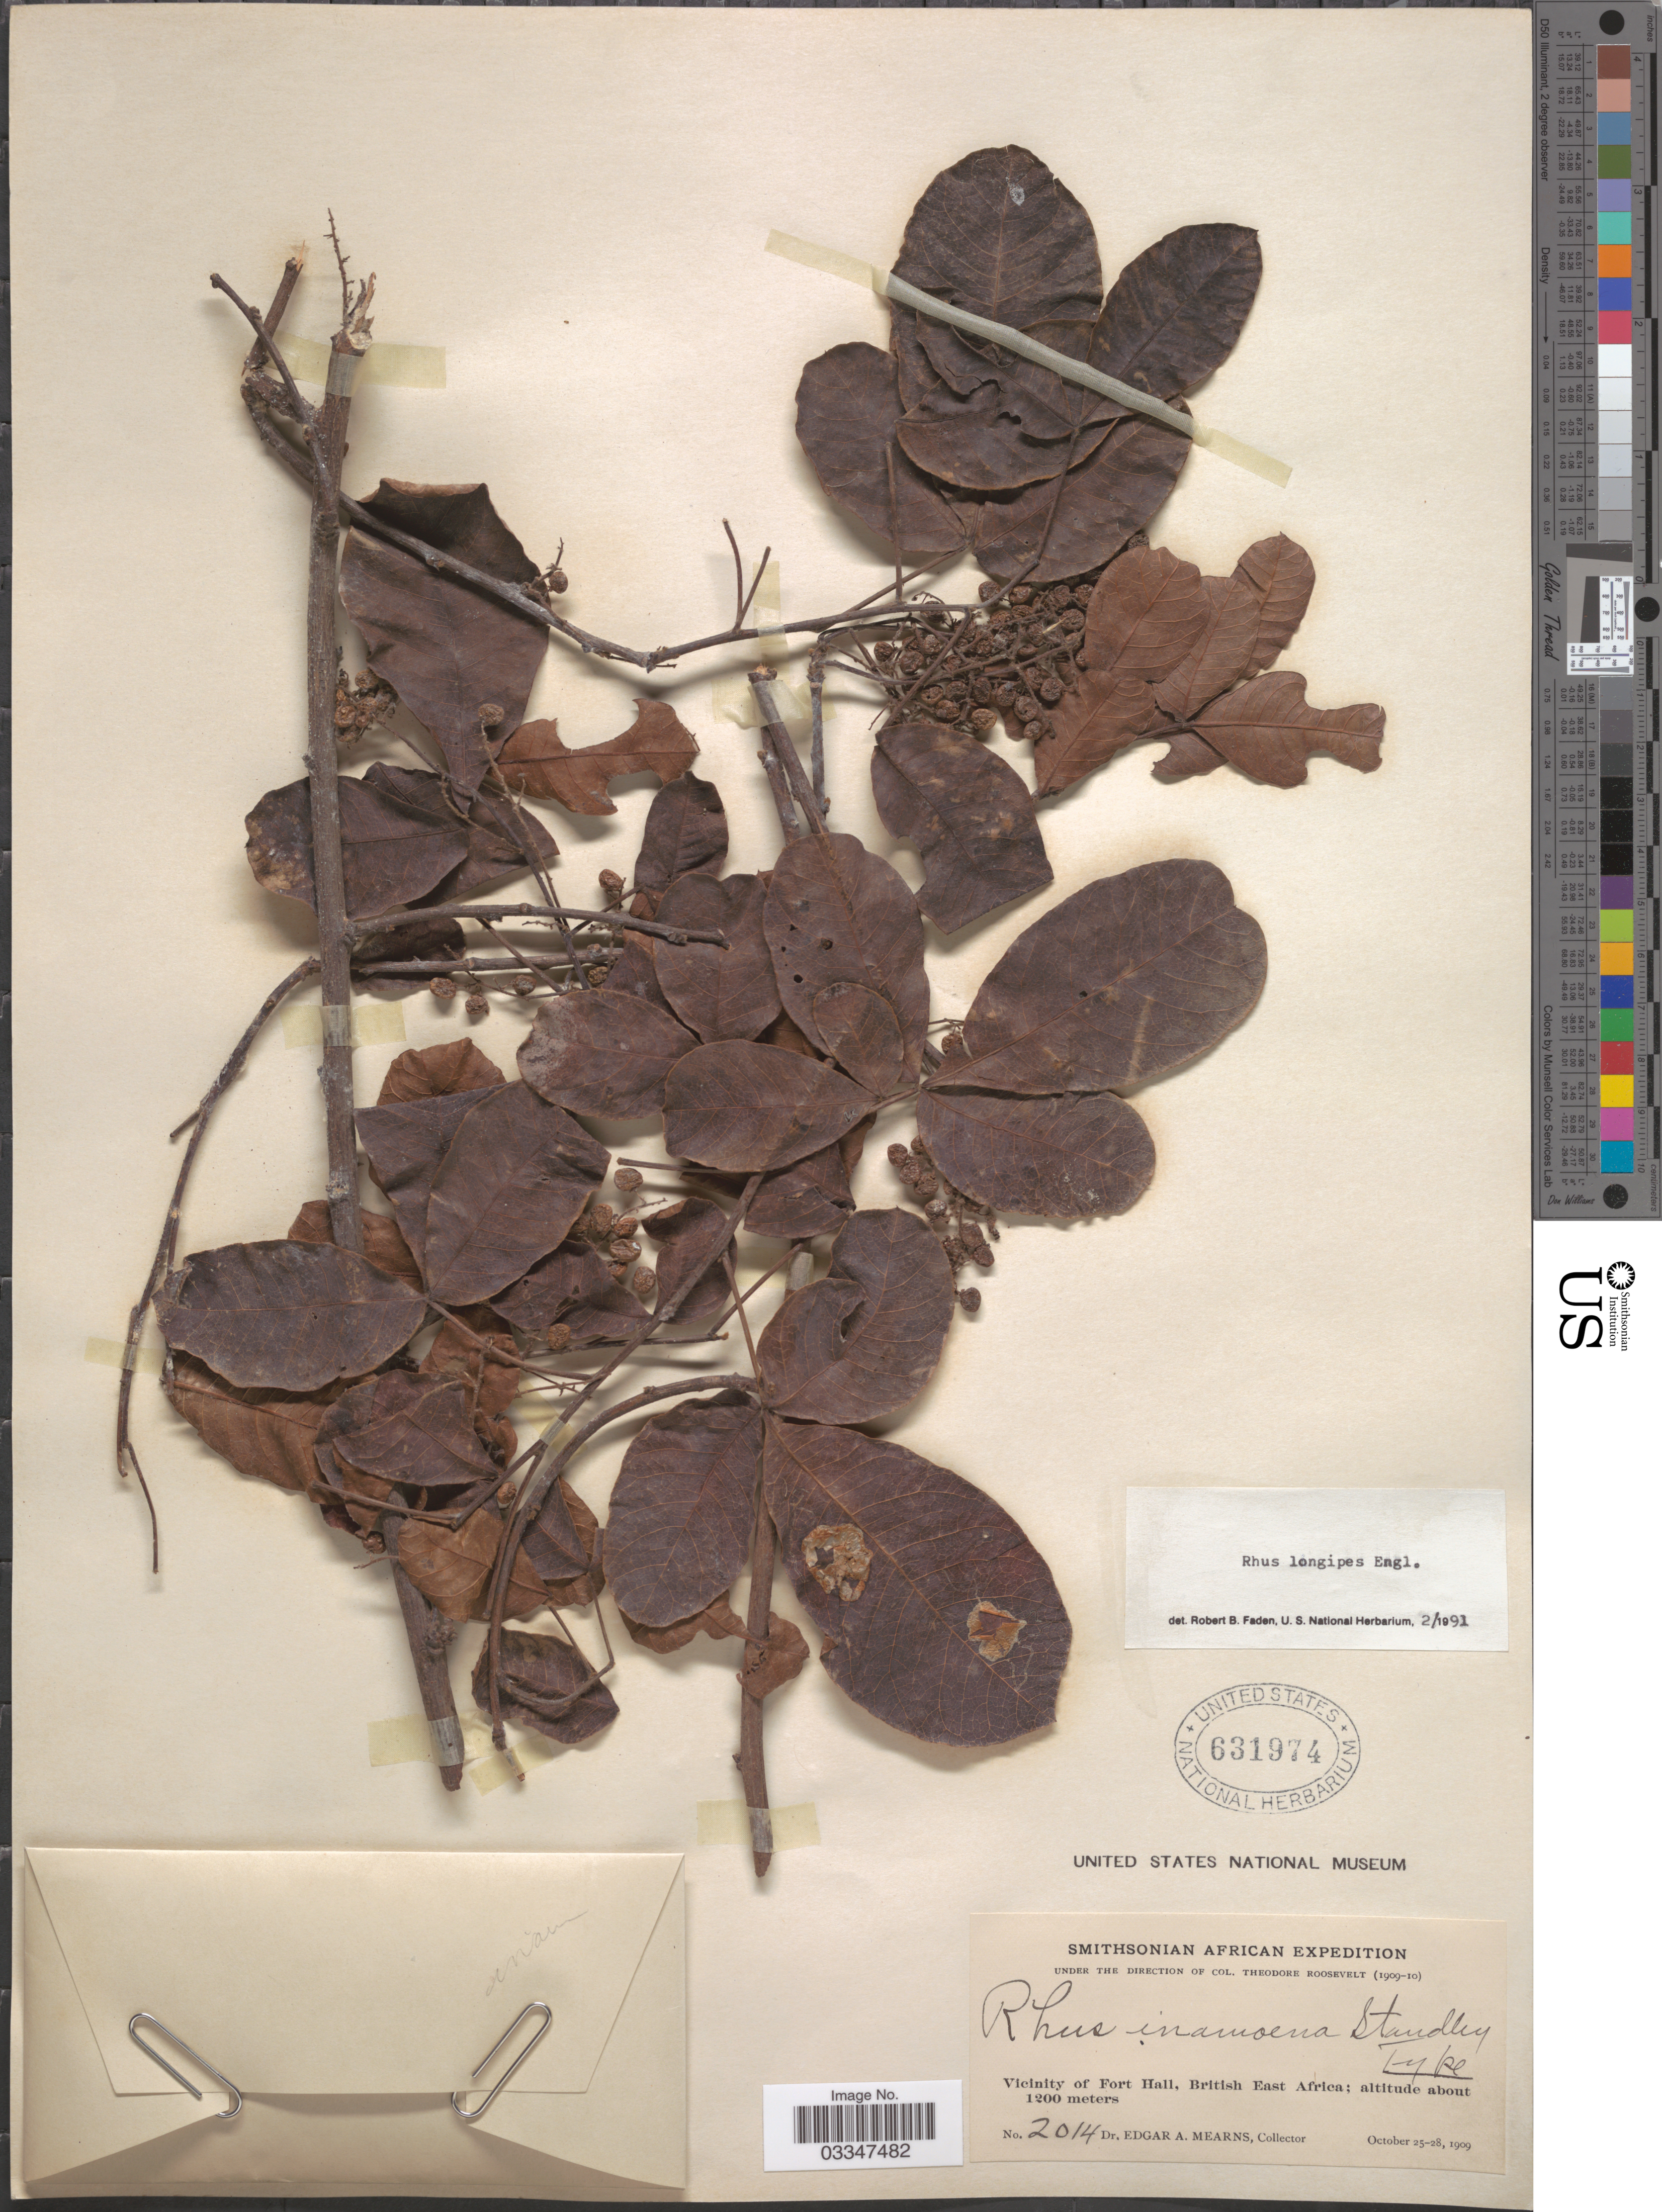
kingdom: Plantae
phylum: Tracheophyta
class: Magnoliopsida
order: Sapindales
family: Anacardiaceae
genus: Rhus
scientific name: Rhus longipes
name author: Engl.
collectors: E. A. Mearns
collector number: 2014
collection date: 1909-10-25/1909-10-28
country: Kenya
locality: Vicinity of Fort Hall, British East Africa.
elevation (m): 1200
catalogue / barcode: US 631974